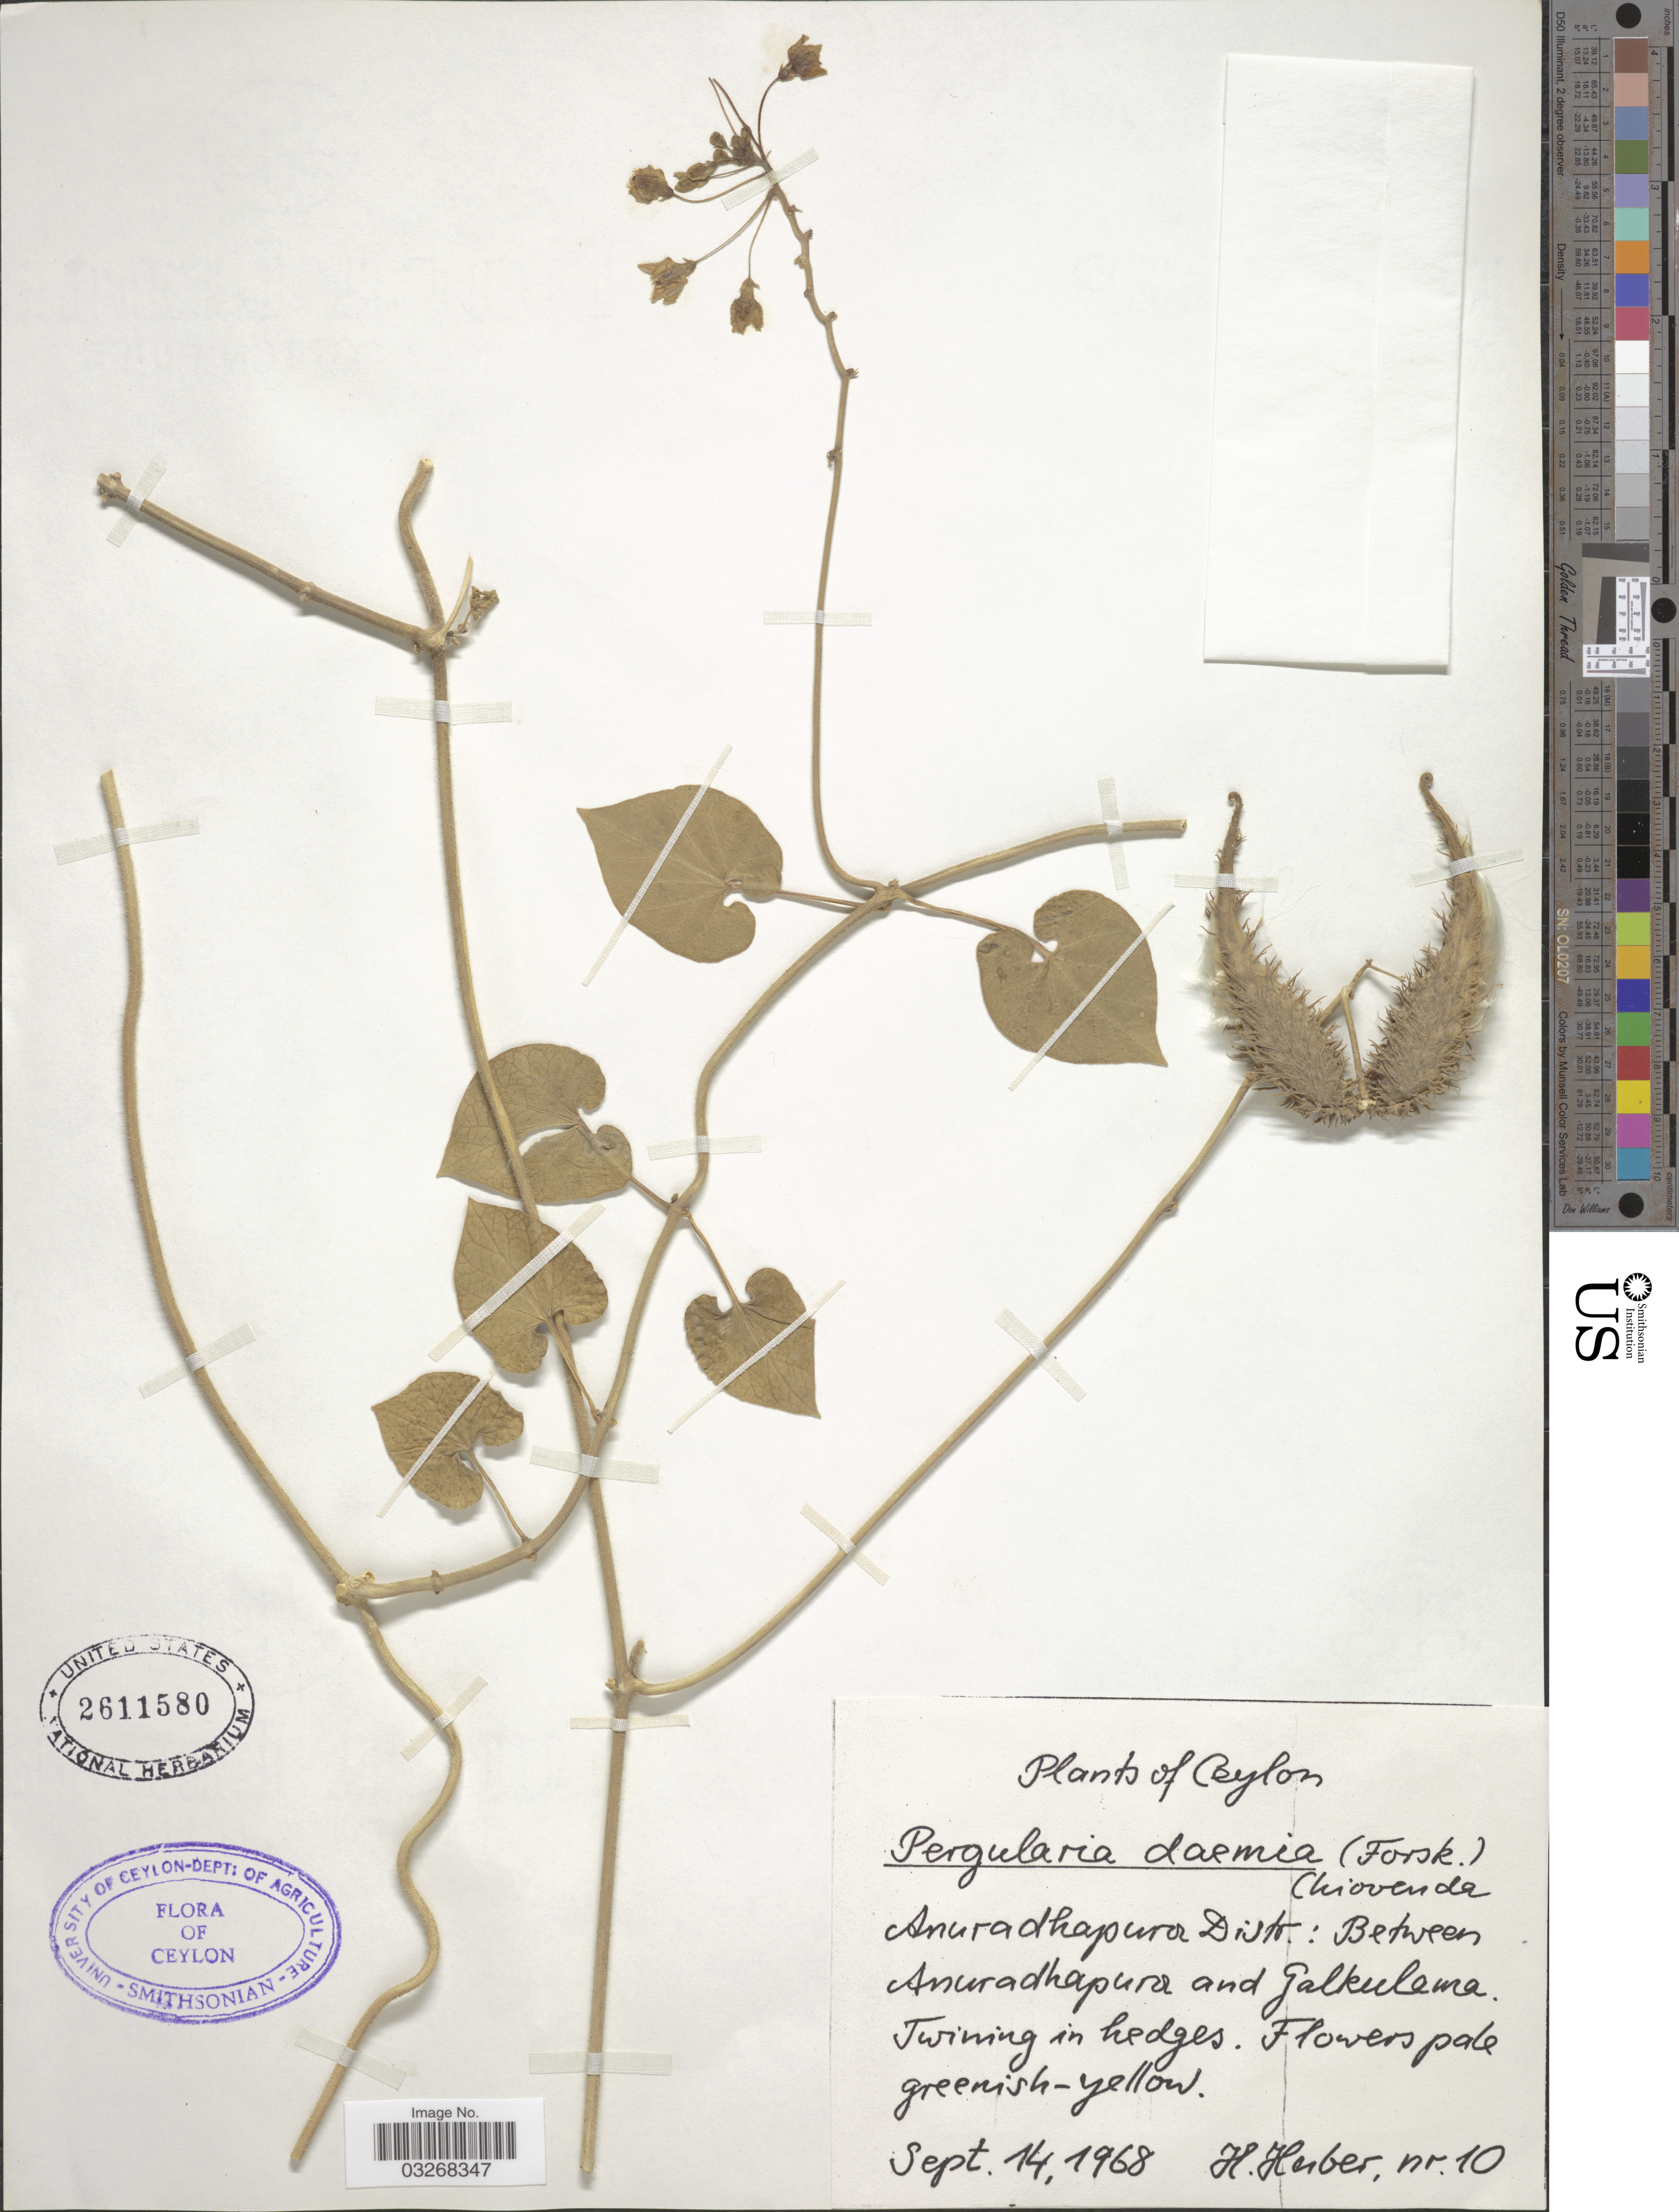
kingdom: Plantae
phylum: Tracheophyta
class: Magnoliopsida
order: Gentianales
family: Apocynaceae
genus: Pergularia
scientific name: Pergularia daemia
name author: (Forssk.) Chiov.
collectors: H. Huber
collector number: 10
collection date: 1968-09-14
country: Sri Lanka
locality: Ceylon. Anuradhapura Distr.: Between Anuradhapura and Galkulama.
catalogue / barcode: US 2611580